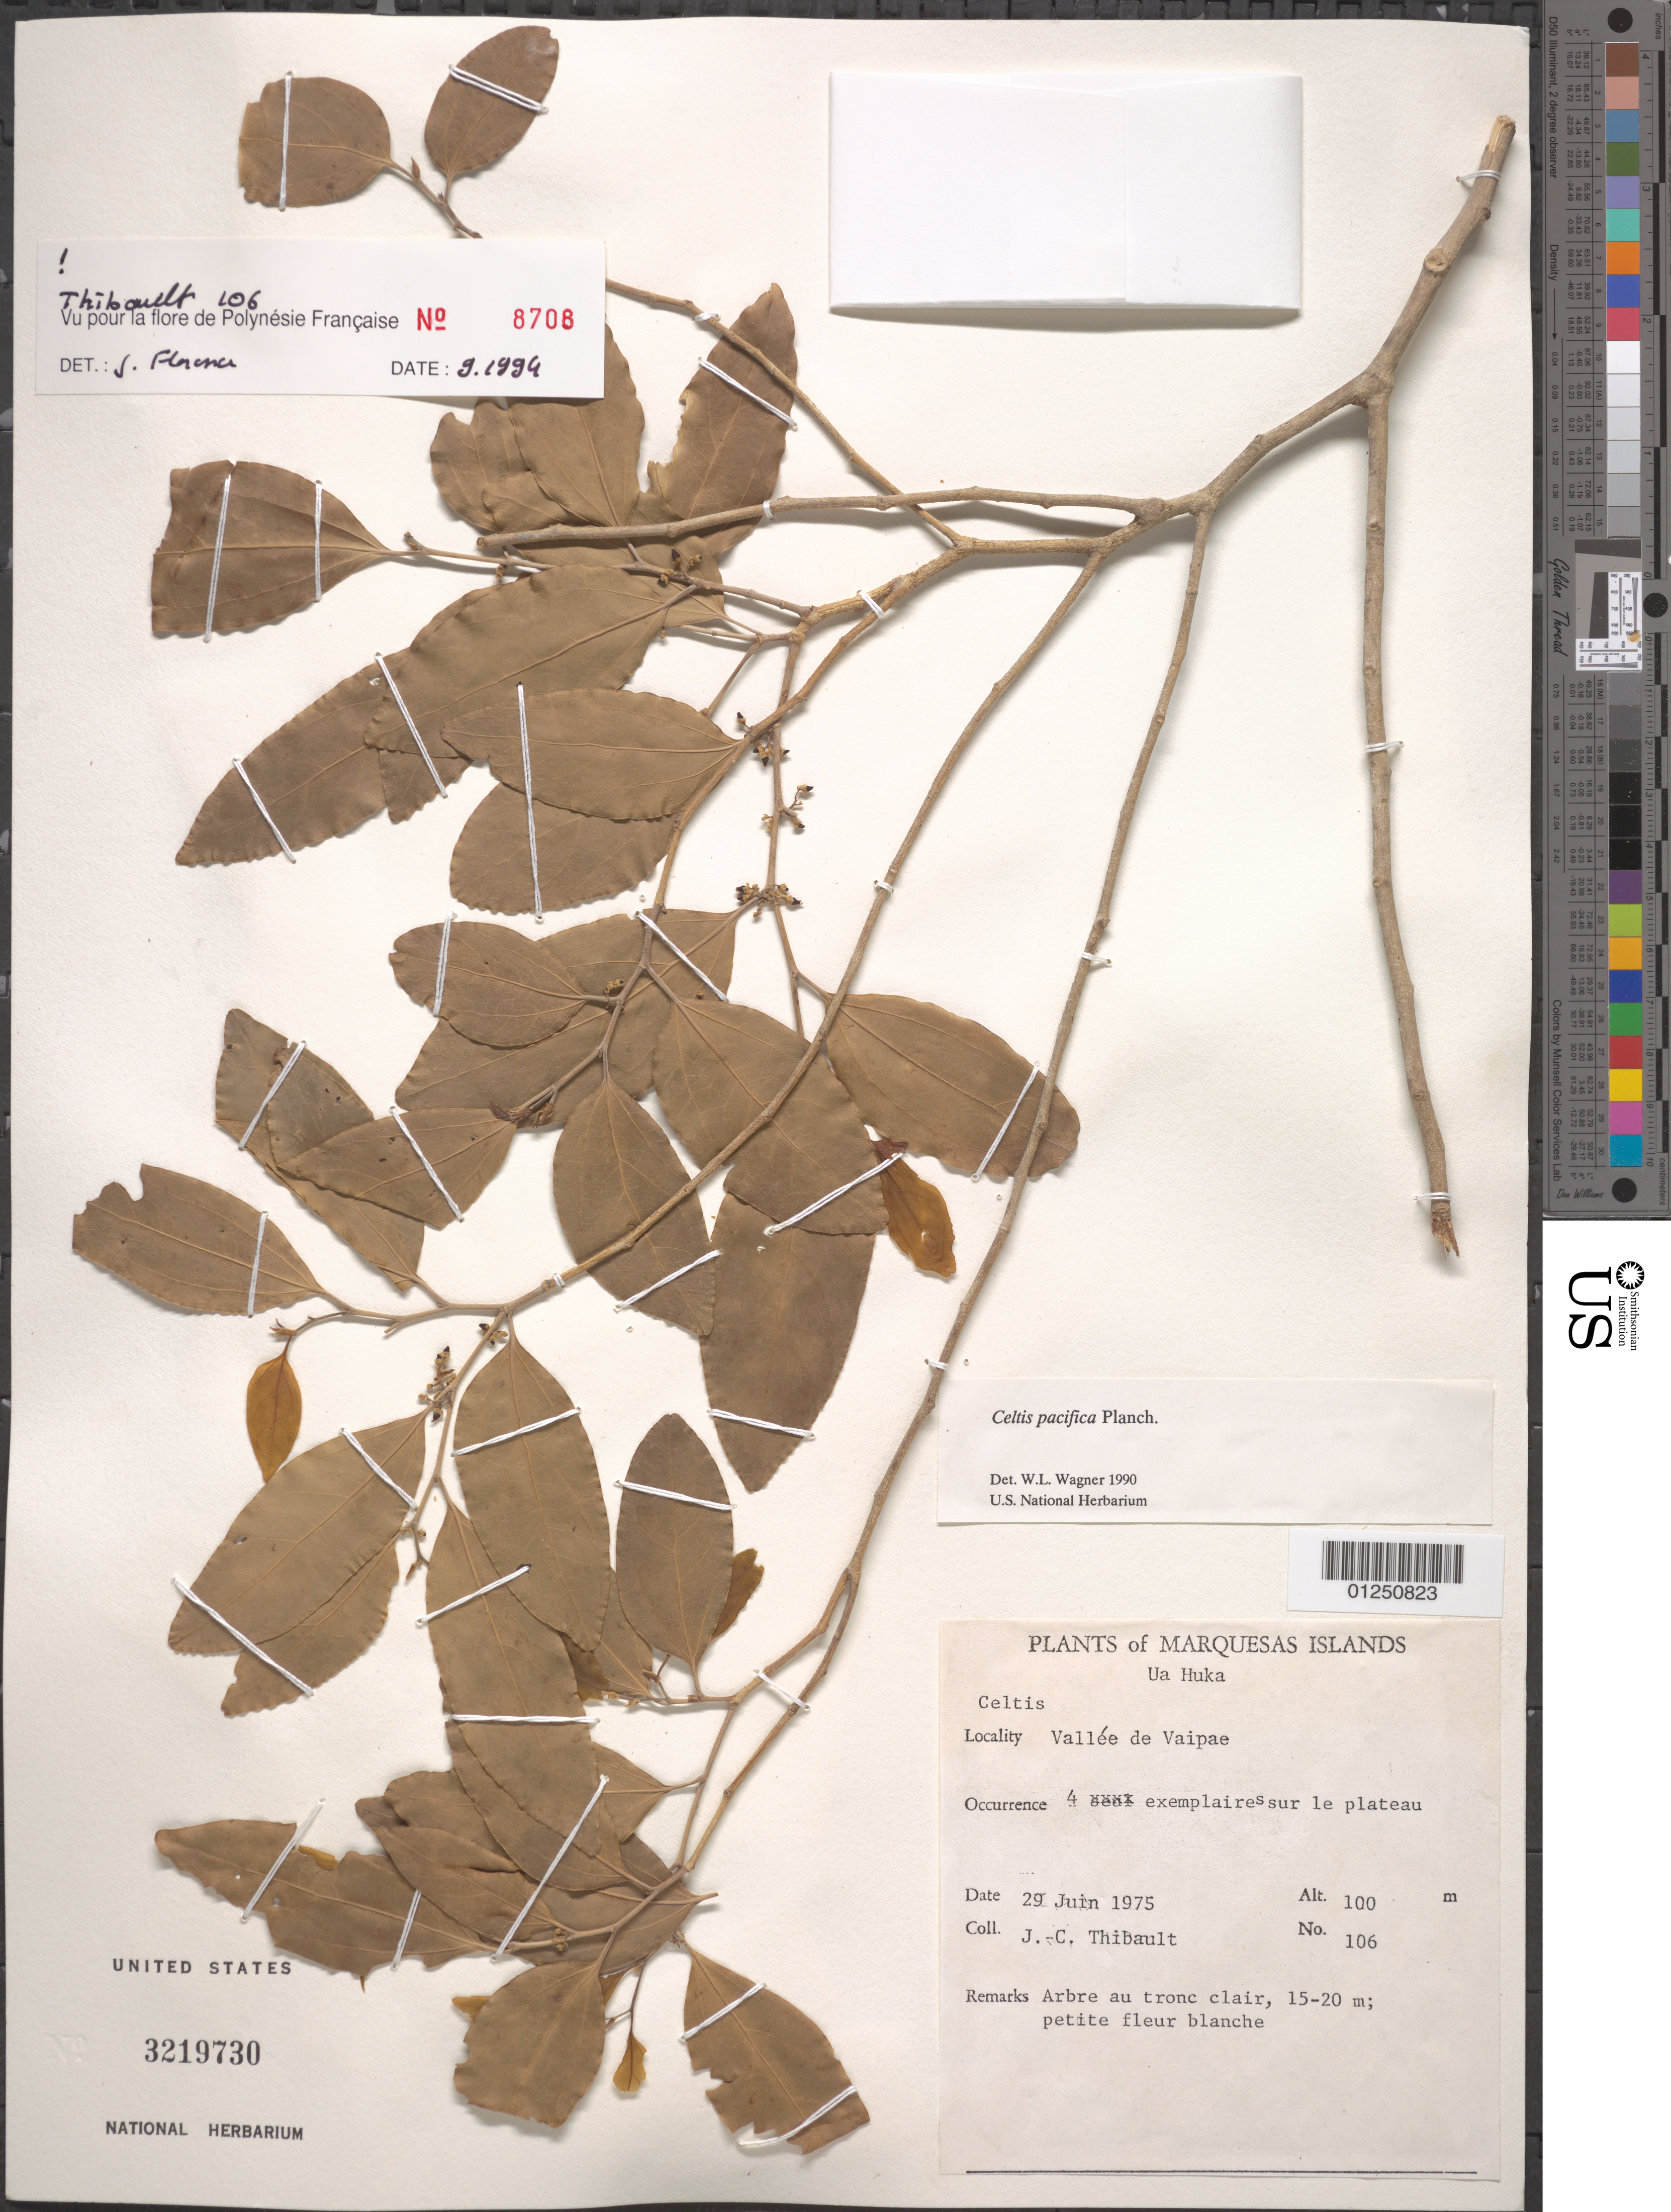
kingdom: Plantae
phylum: Tracheophyta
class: Magnoliopsida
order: Rosales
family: Cannabaceae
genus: Celtis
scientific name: Celtis pacifica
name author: Planch.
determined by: Wagner, W. L., (BOT), Smithsonian Institution - National Museum of Natural History (UNITED STATES)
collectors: J. Thibault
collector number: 106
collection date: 1975-06-29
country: French Polynesia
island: Ua Huka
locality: Vallée de Vaipae'e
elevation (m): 100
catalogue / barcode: US 3219730